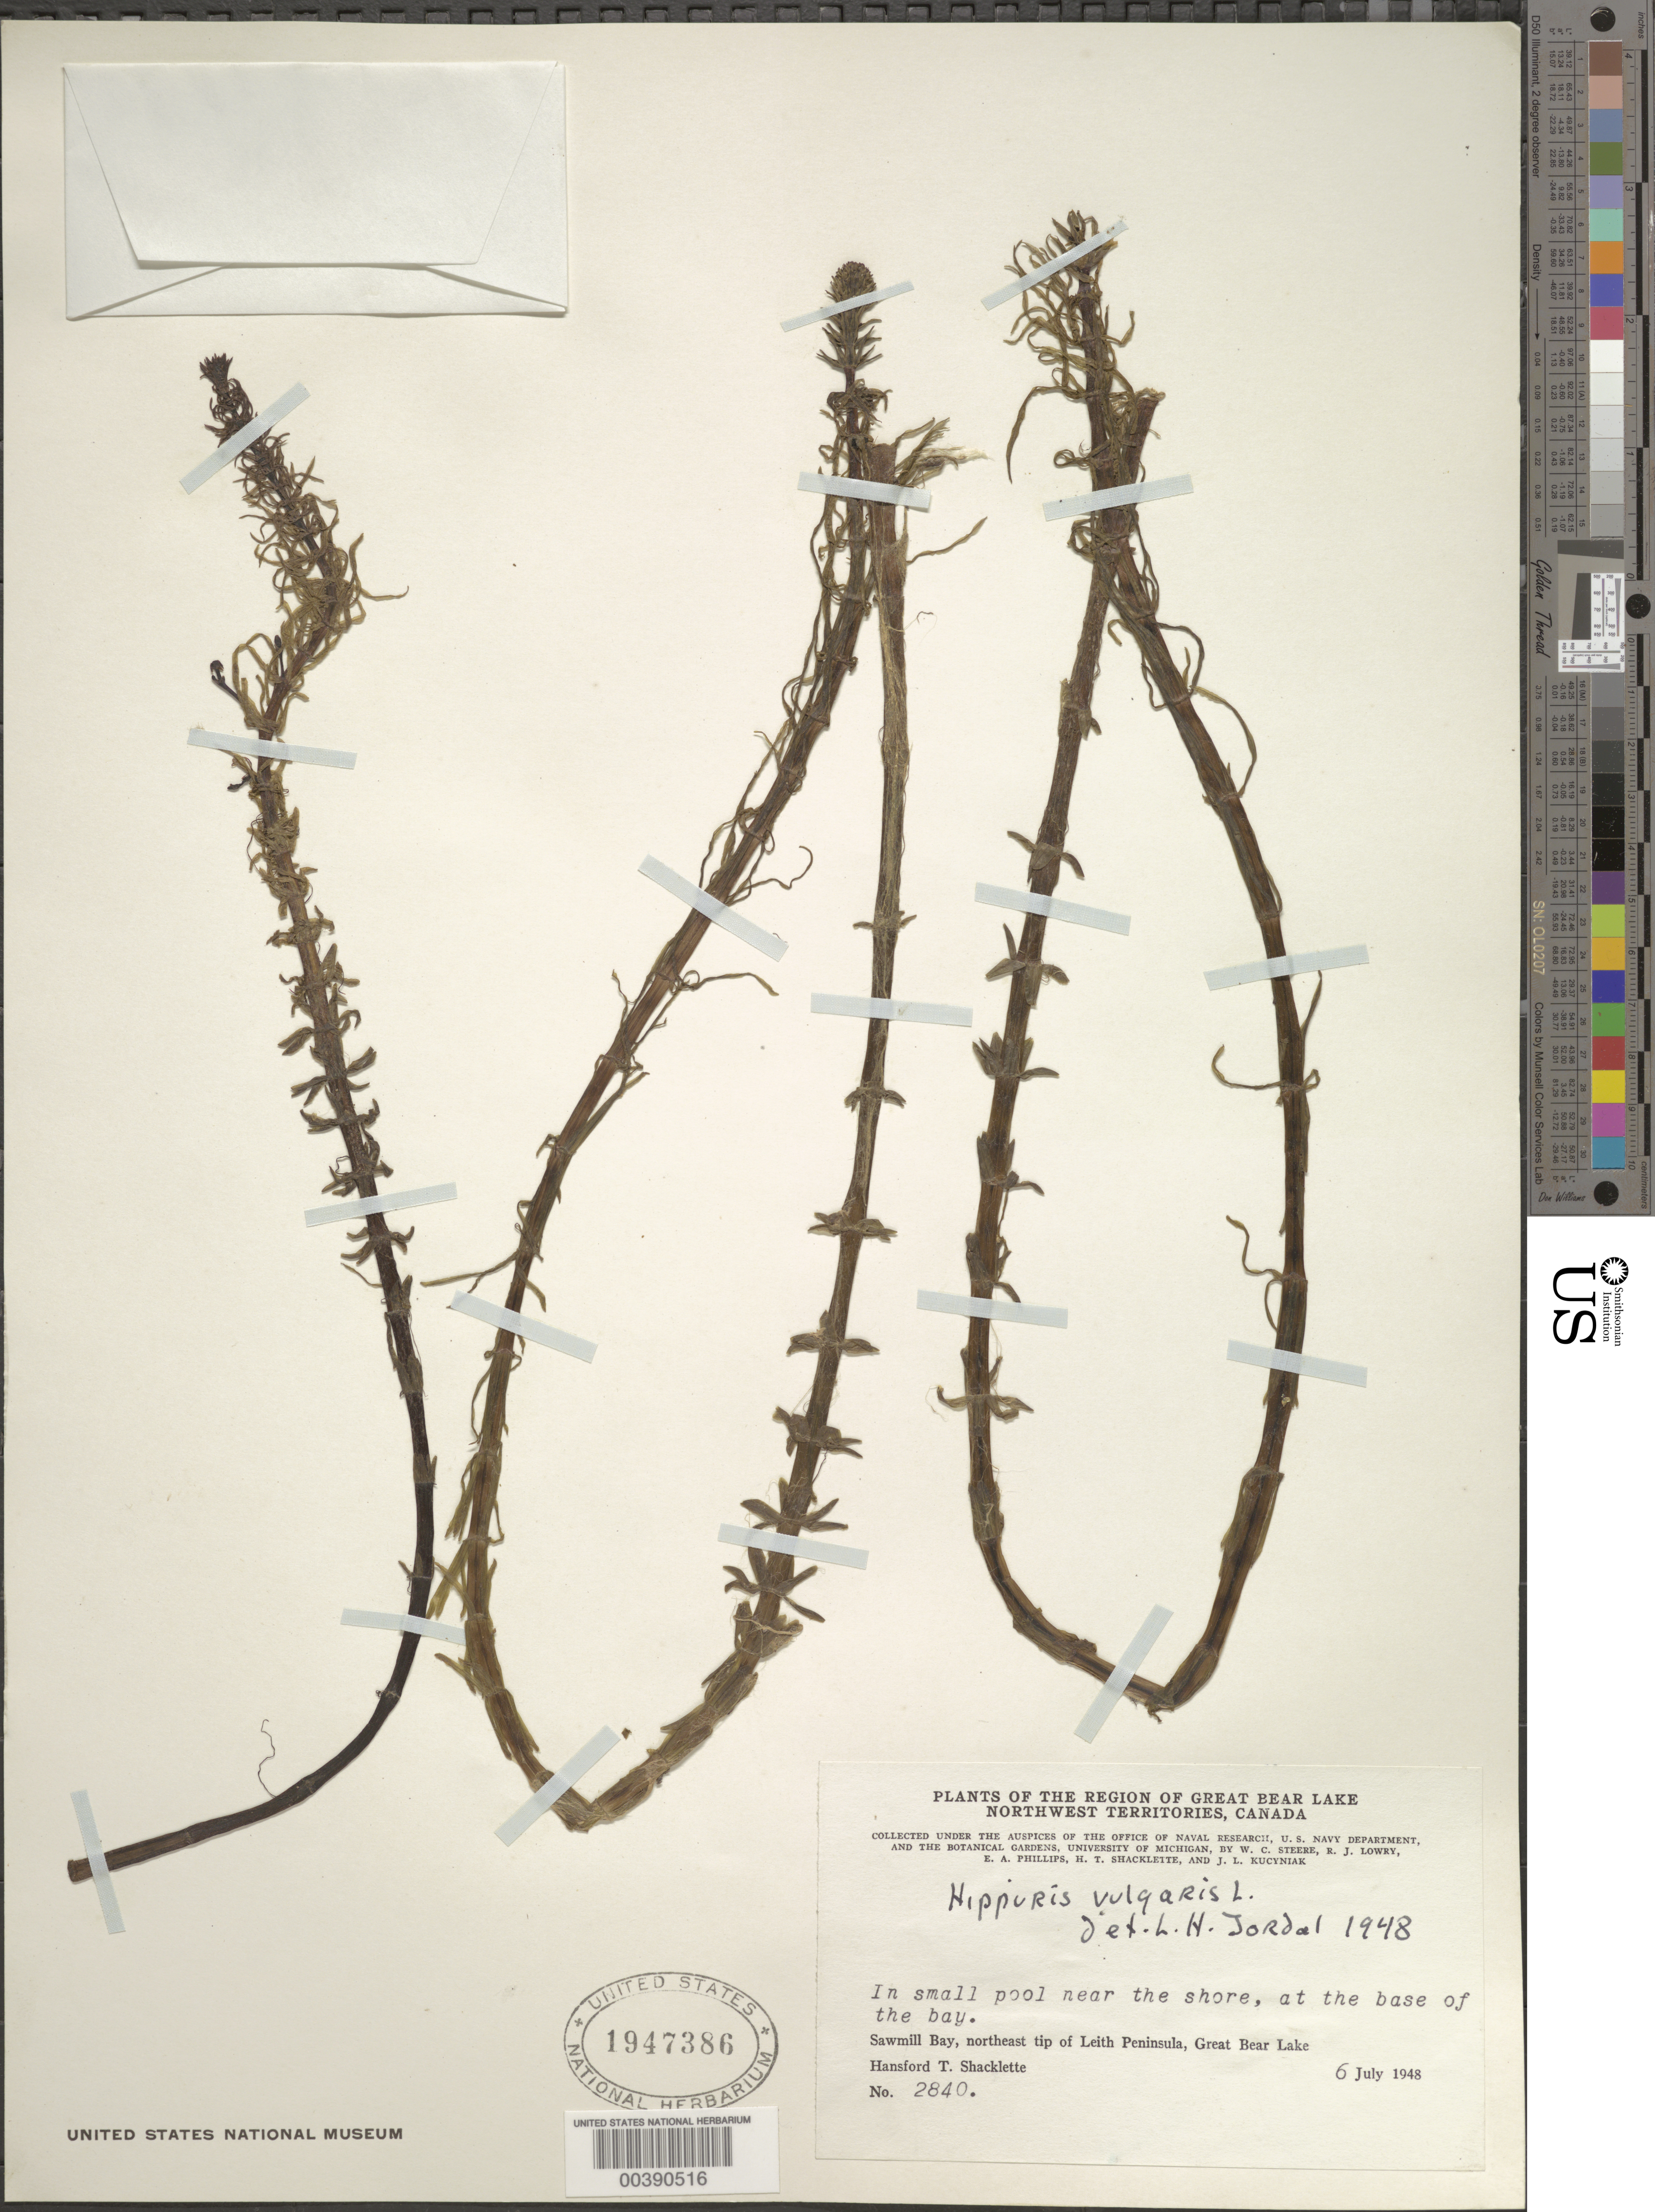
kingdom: Plantae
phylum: Tracheophyta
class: Magnoliopsida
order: Lamiales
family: Plantaginaceae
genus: Hippuris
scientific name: Hippuris vulgaris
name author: L.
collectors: H. Shacklette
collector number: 2840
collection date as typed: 06 Jul 1948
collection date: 1948-07-06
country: Canada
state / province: Northwest Territories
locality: Sawmill bay, ne tip of leith peninsula, great bear lake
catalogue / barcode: US 1947386